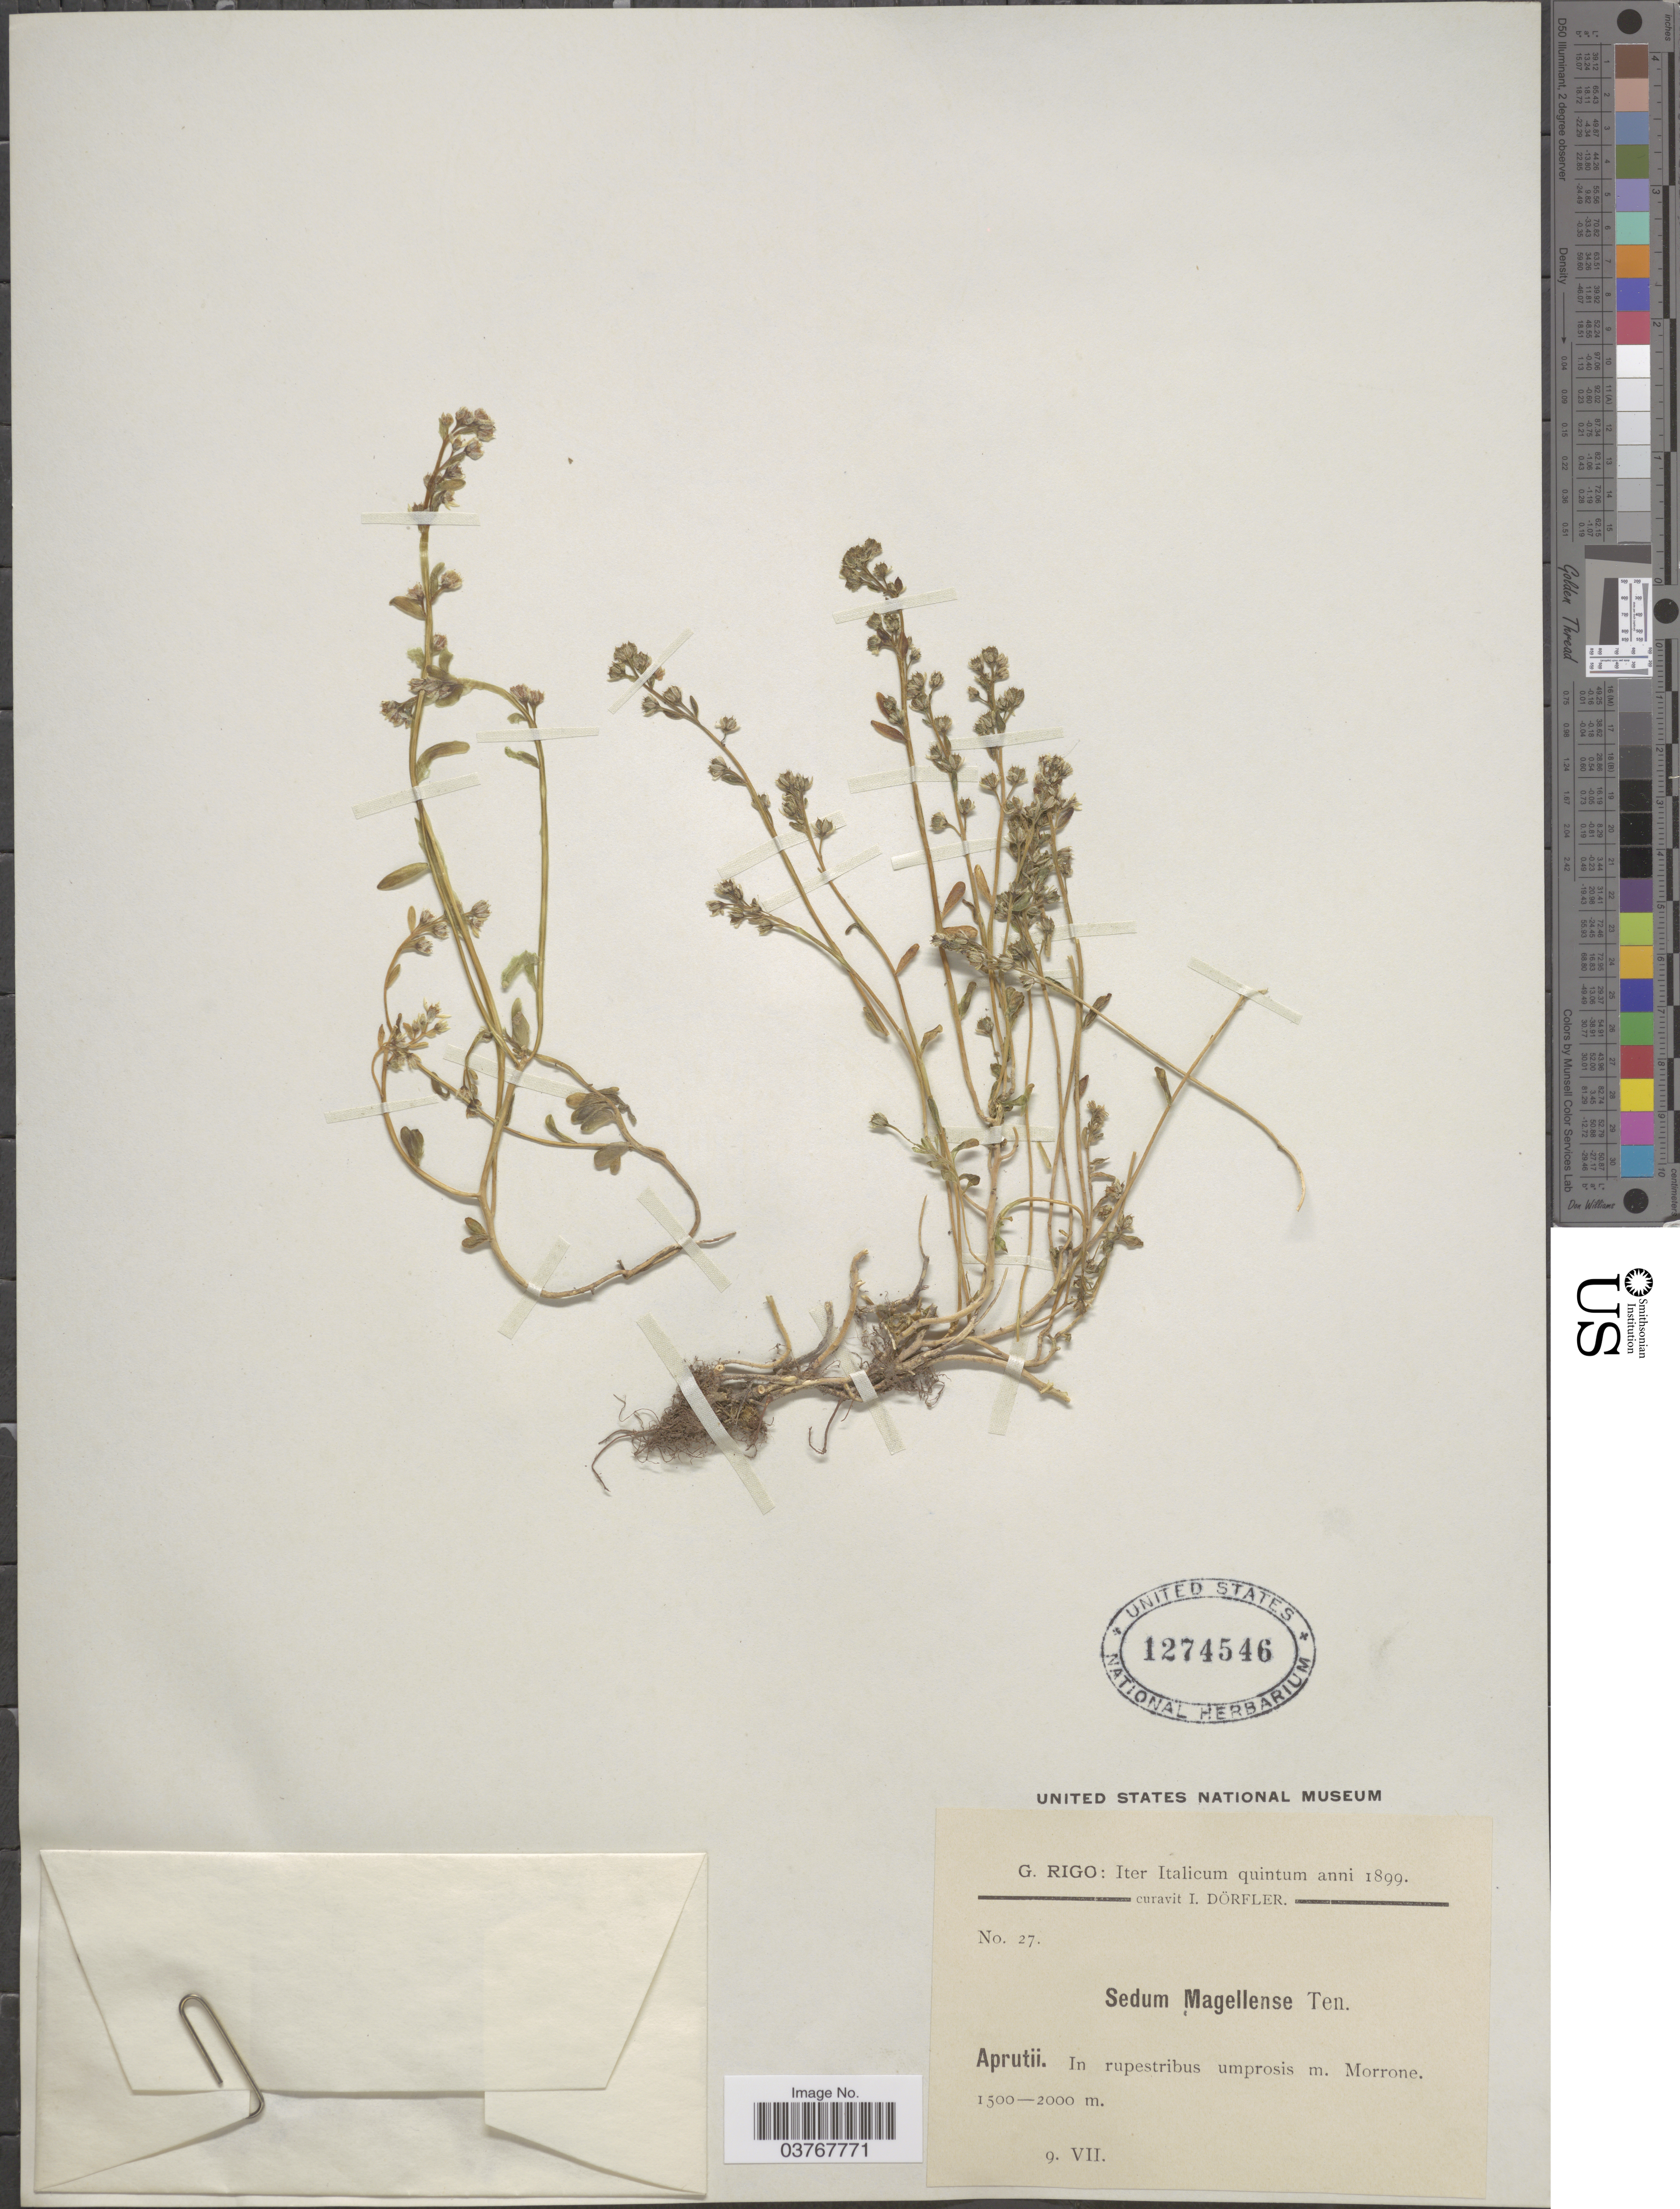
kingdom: Plantae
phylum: Tracheophyta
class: Magnoliopsida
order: Saxifragales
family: Crassulaceae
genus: Sedum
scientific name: Sedum magellense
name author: Ten.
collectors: G. Rigo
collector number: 27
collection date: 1899-07-09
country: Italy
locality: Iter Italicum quintum. Aprutii. In rupestribus umprosis m. Morrone.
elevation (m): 1500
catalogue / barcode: US 1274546